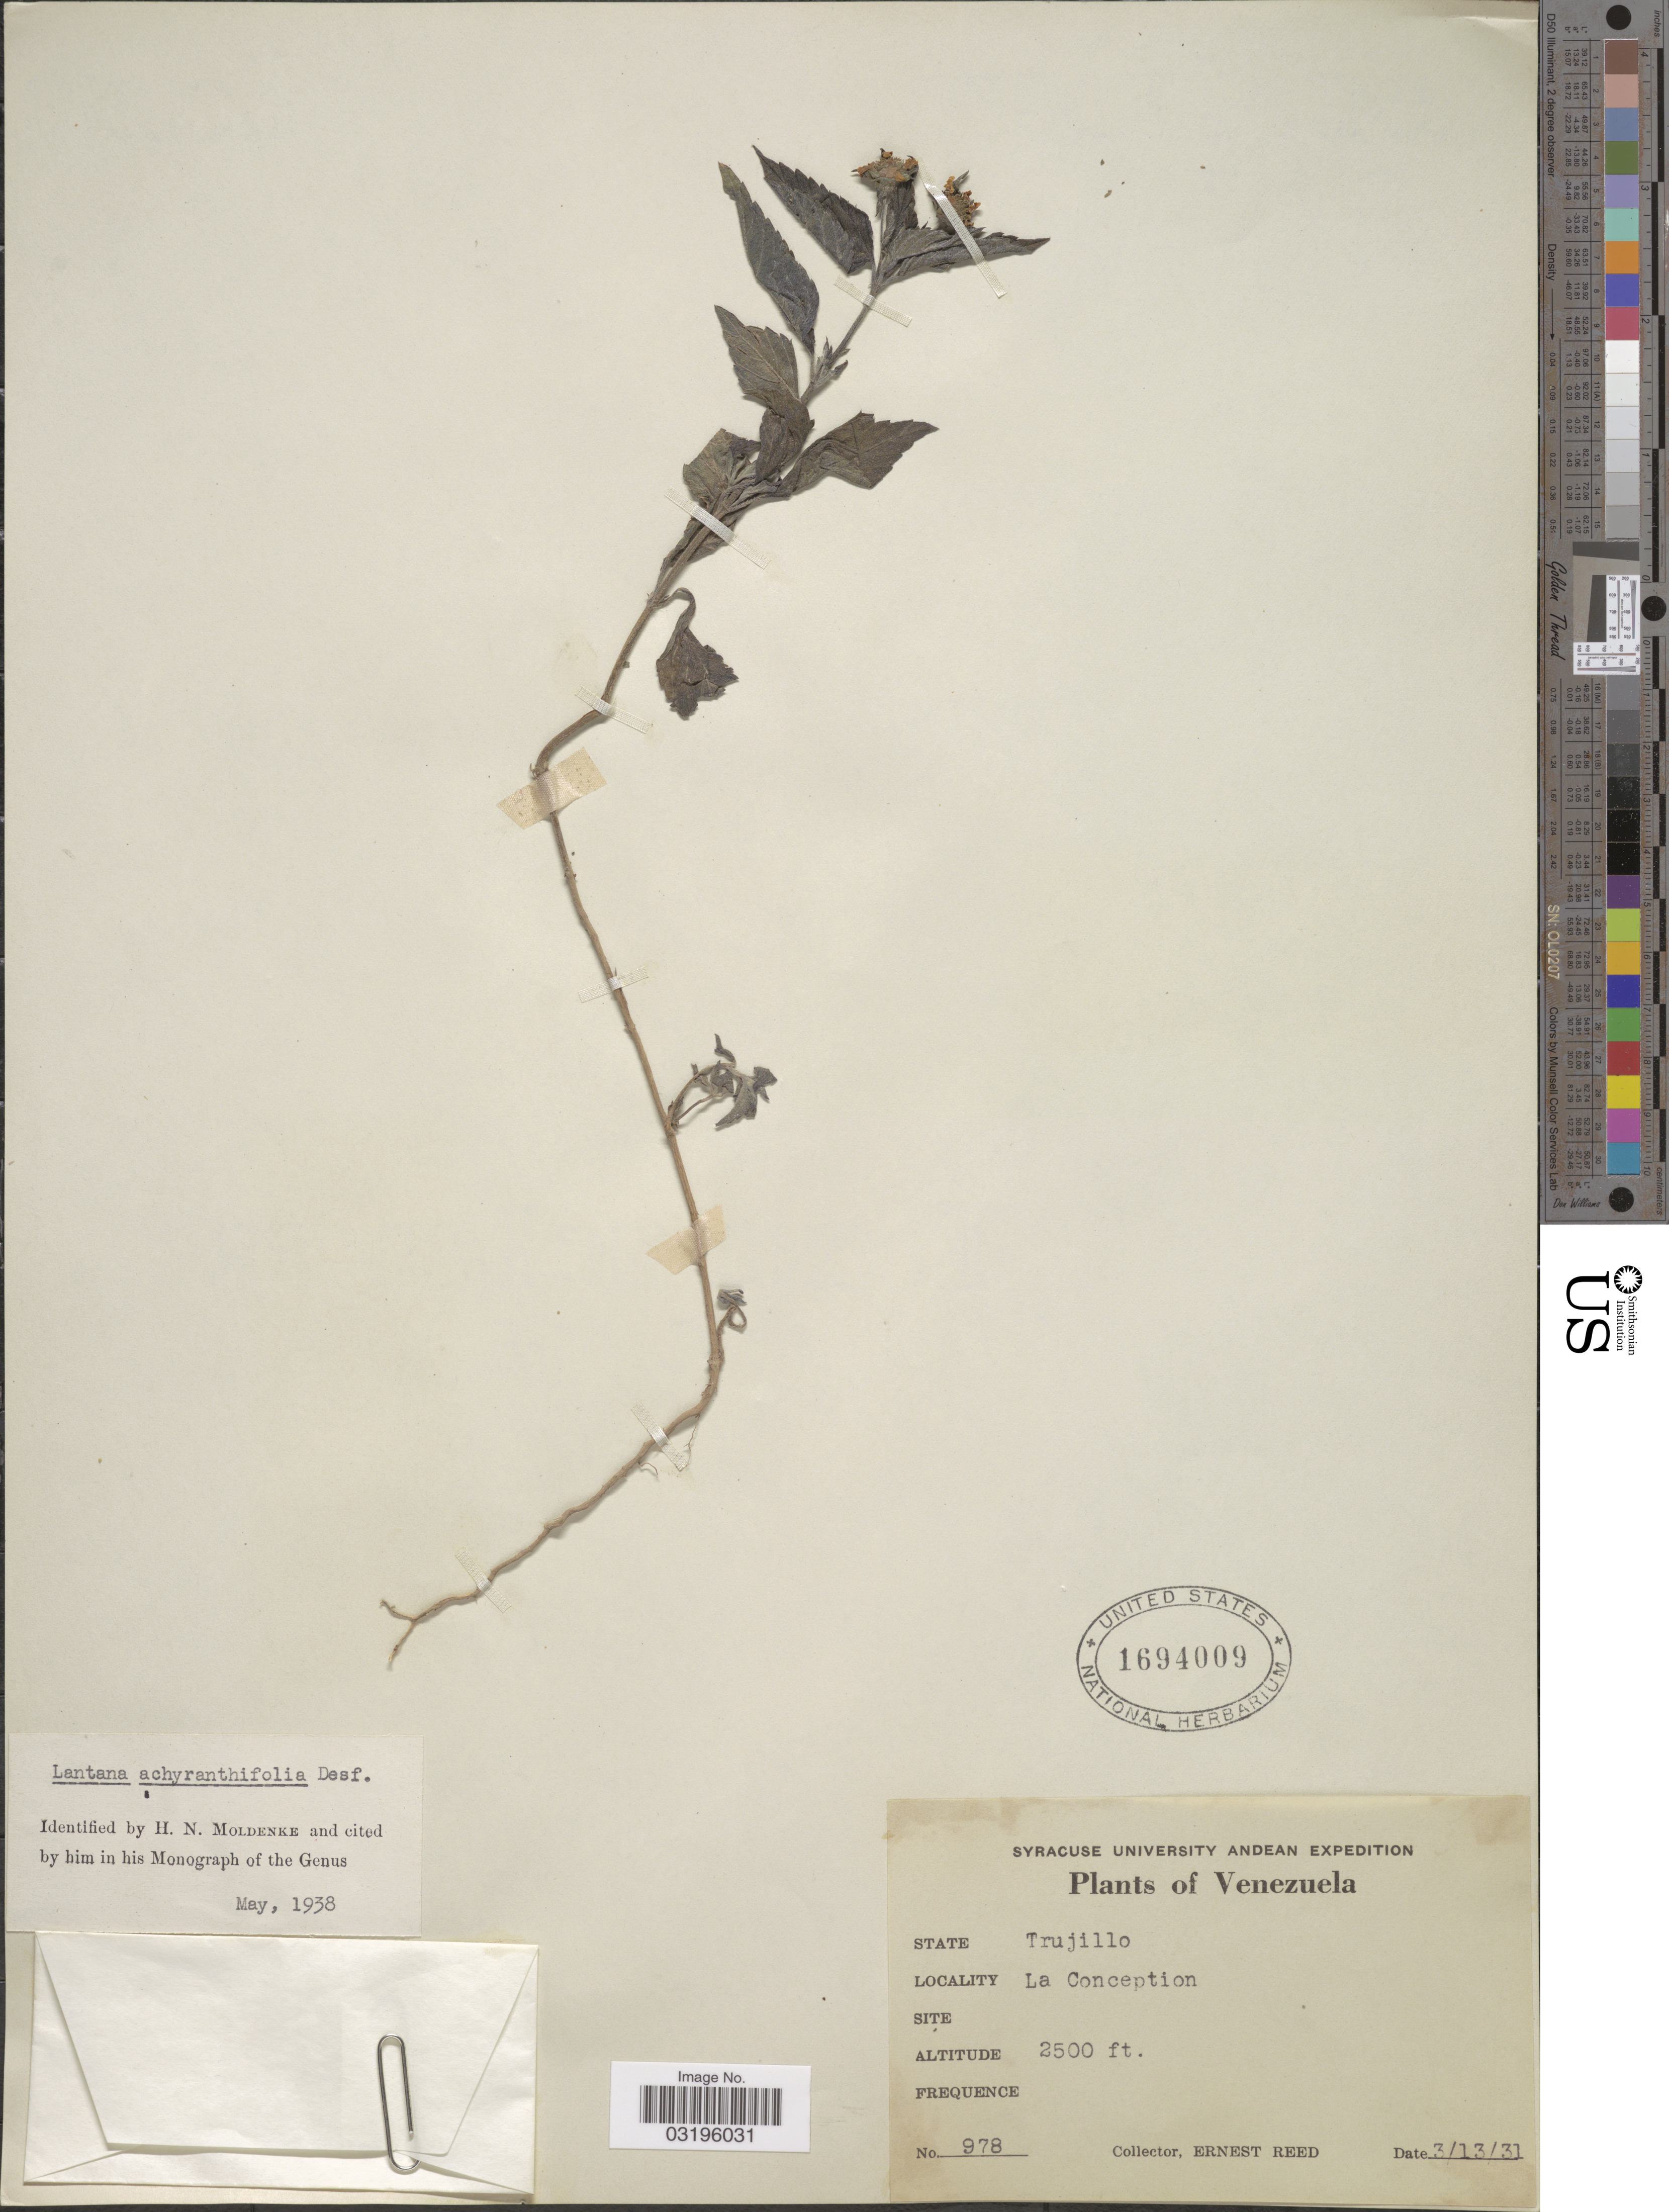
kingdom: Plantae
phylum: Tracheophyta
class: Magnoliopsida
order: Lamiales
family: Verbenaceae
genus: Lantana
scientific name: Lantana achyranthifolia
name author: Desf.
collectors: E. Reed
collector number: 978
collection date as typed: Transcribed d/m/y: 13/3/31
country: Venezuela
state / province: Trujillo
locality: La Conception.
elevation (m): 762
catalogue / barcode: US 1694009